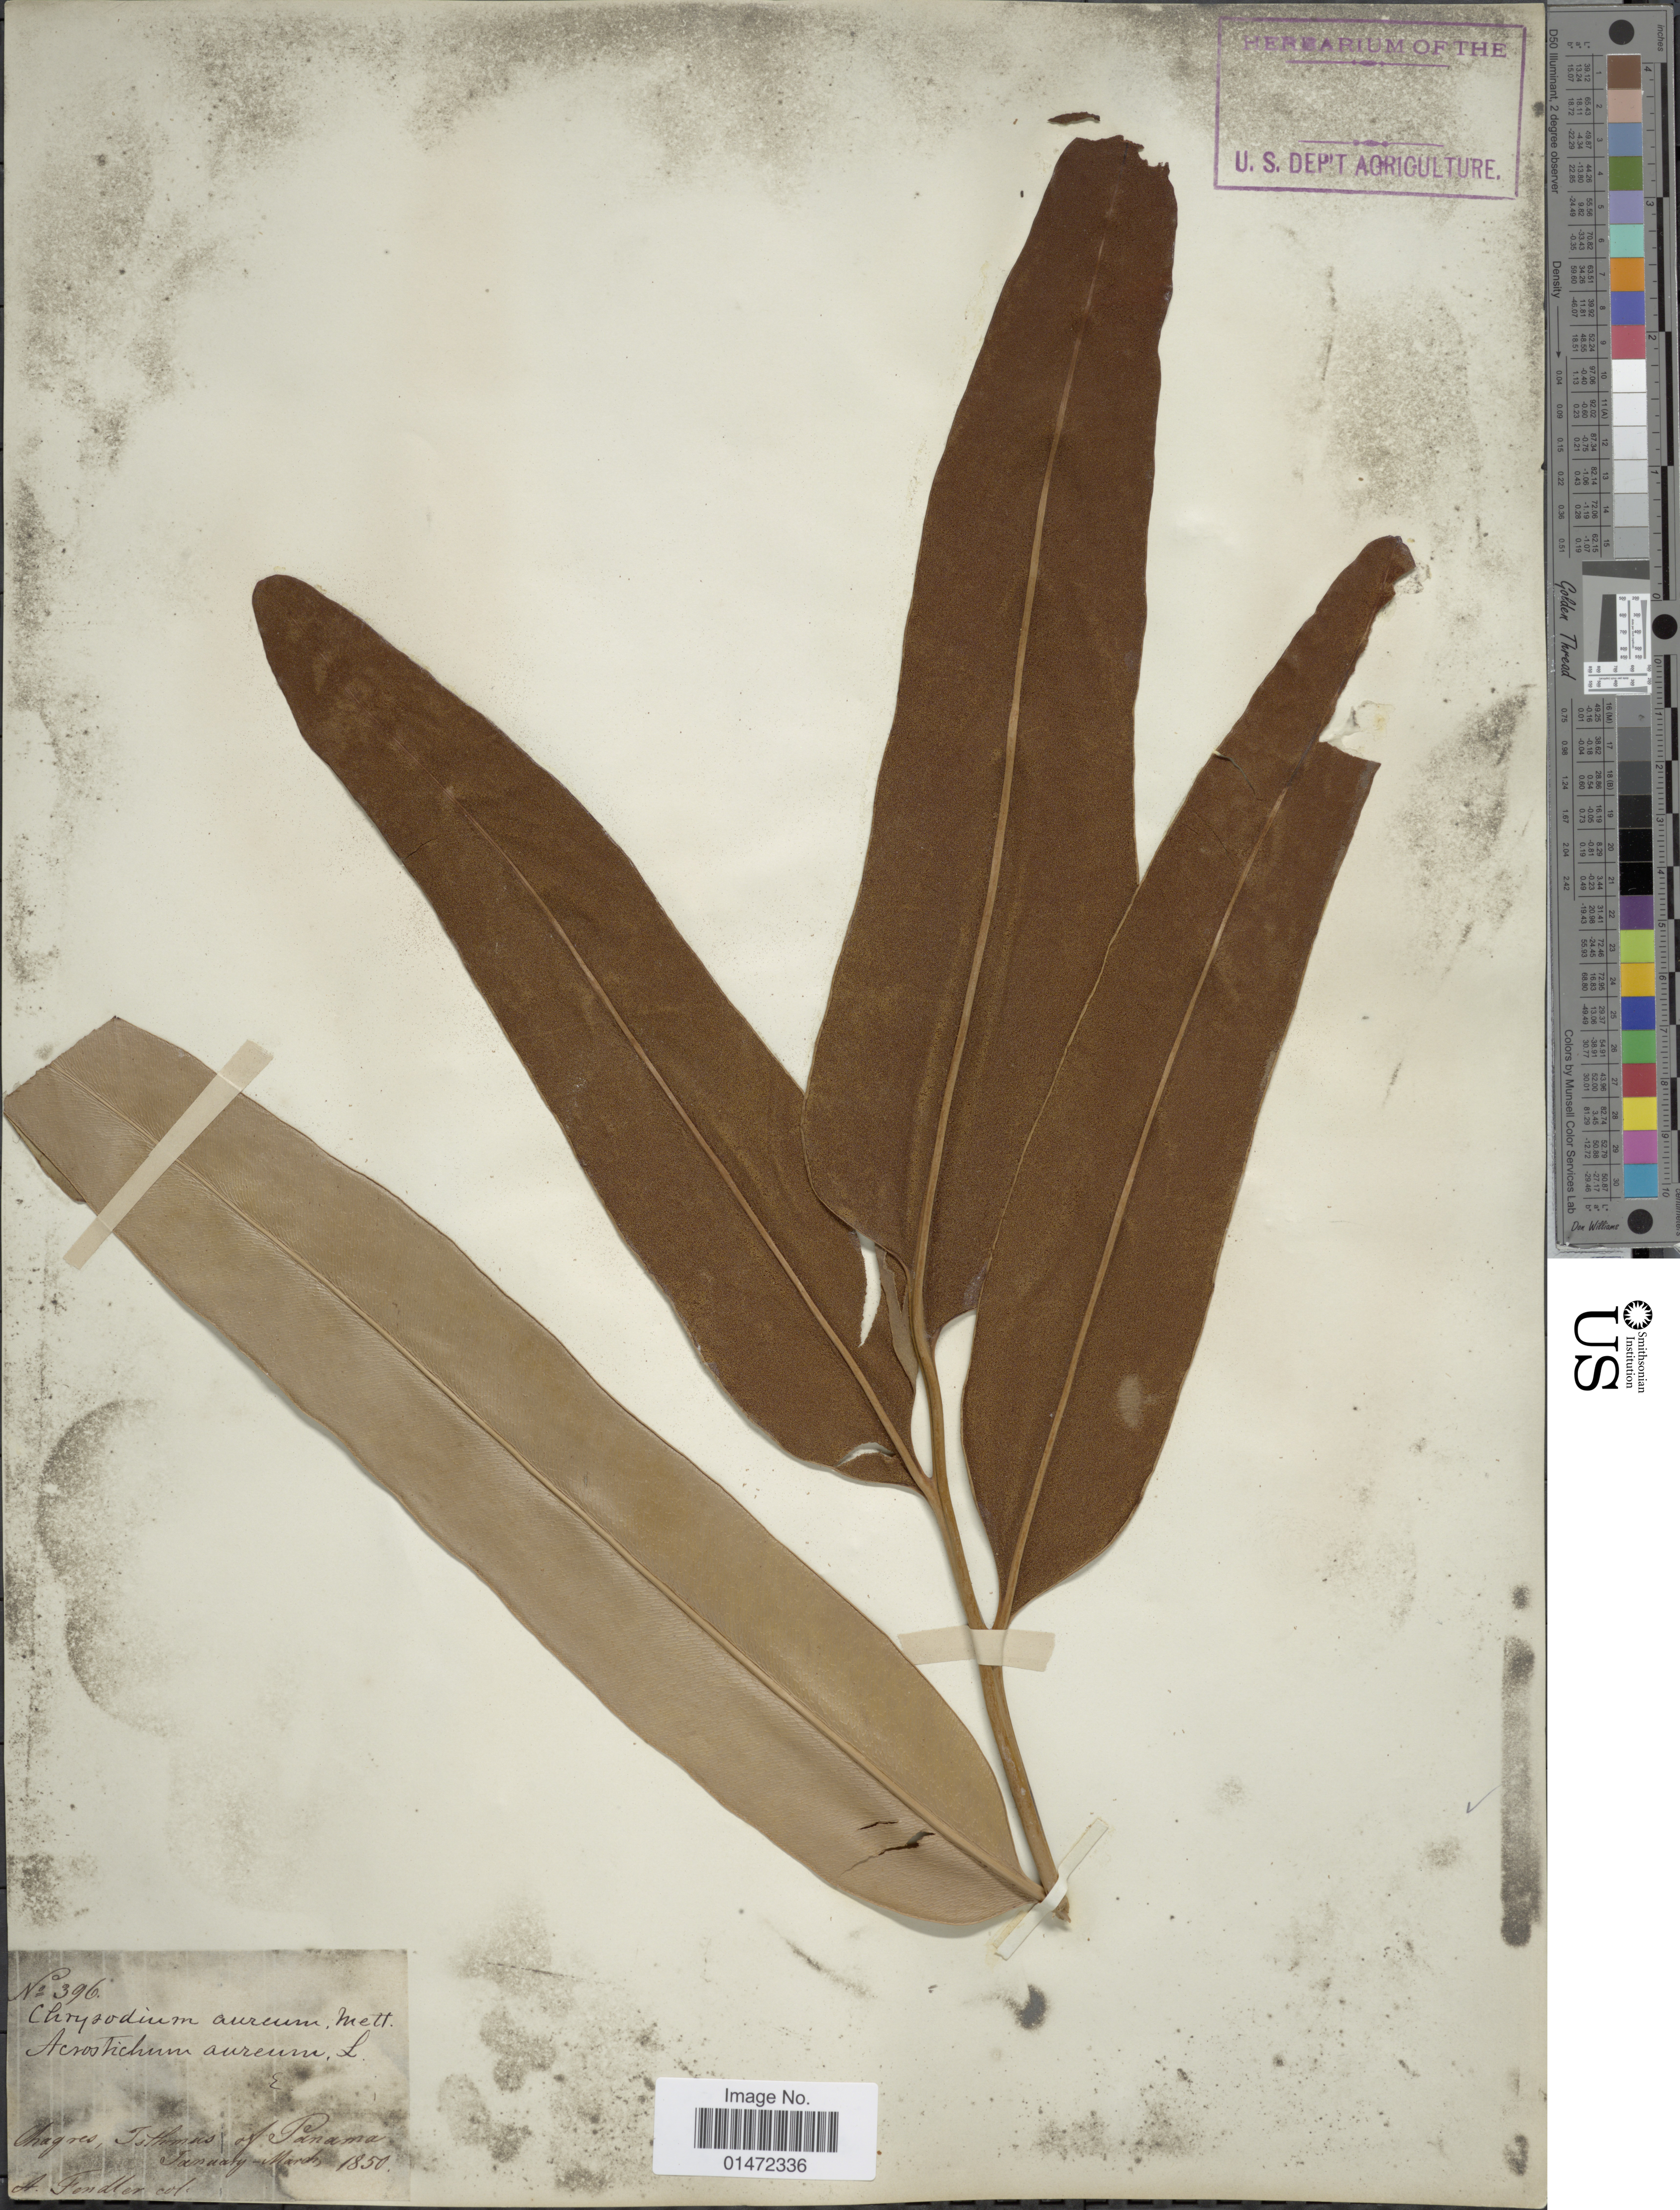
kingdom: Plantae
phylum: Tracheophyta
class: Polypodiopsida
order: Polypodiales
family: Pteridaceae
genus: Acrostichum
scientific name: Acrostichum aureum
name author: L.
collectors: A. Fendler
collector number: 396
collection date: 1850-01/1850-03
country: Panama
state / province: Panamá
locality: Chagres, Isthmus of Panama